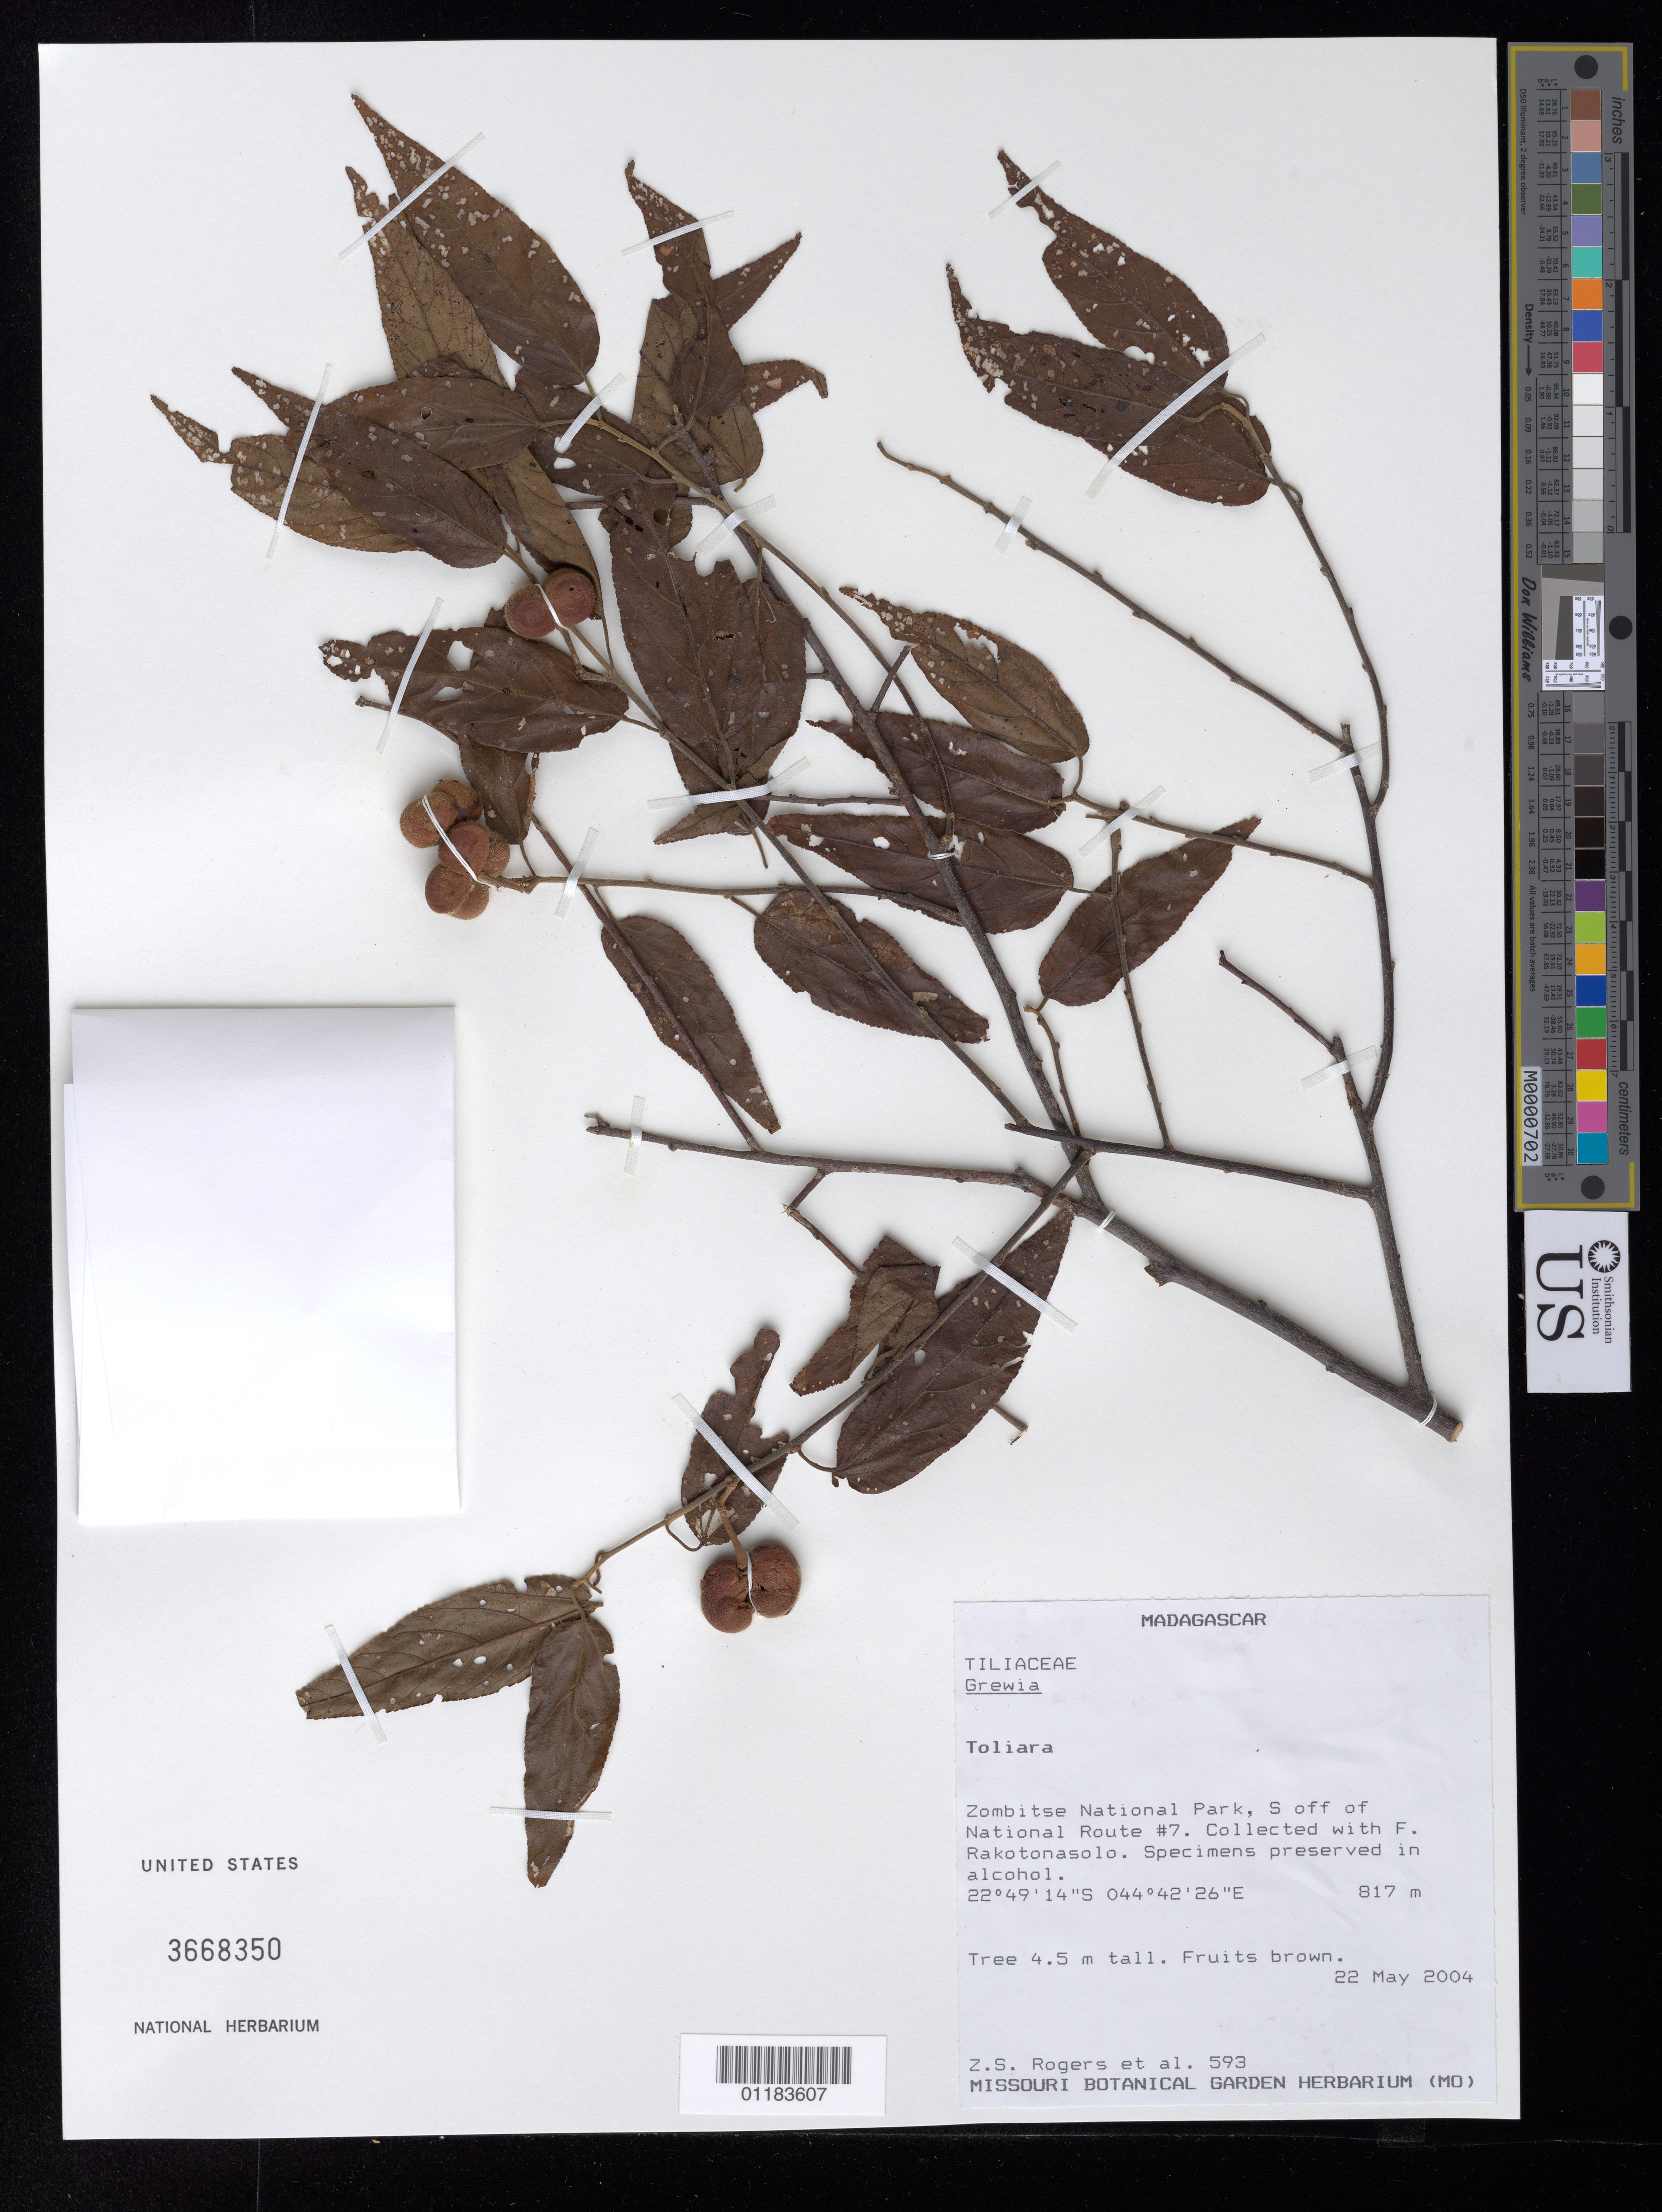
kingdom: Plantae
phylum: Tracheophyta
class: Magnoliopsida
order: Malvales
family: Malvaceae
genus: Grewia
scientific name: Grewia barorum Capuron, ined.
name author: Capuron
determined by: Jourdain-Fievet, L.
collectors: Z. S. Rogers & F. Rakotonasolo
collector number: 593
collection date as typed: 22 May 2004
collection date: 2004-05-22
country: Madagascar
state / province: Atsimo-Andrefana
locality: Zombitse National Park, S off of National Route #7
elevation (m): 817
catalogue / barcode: US 3668350